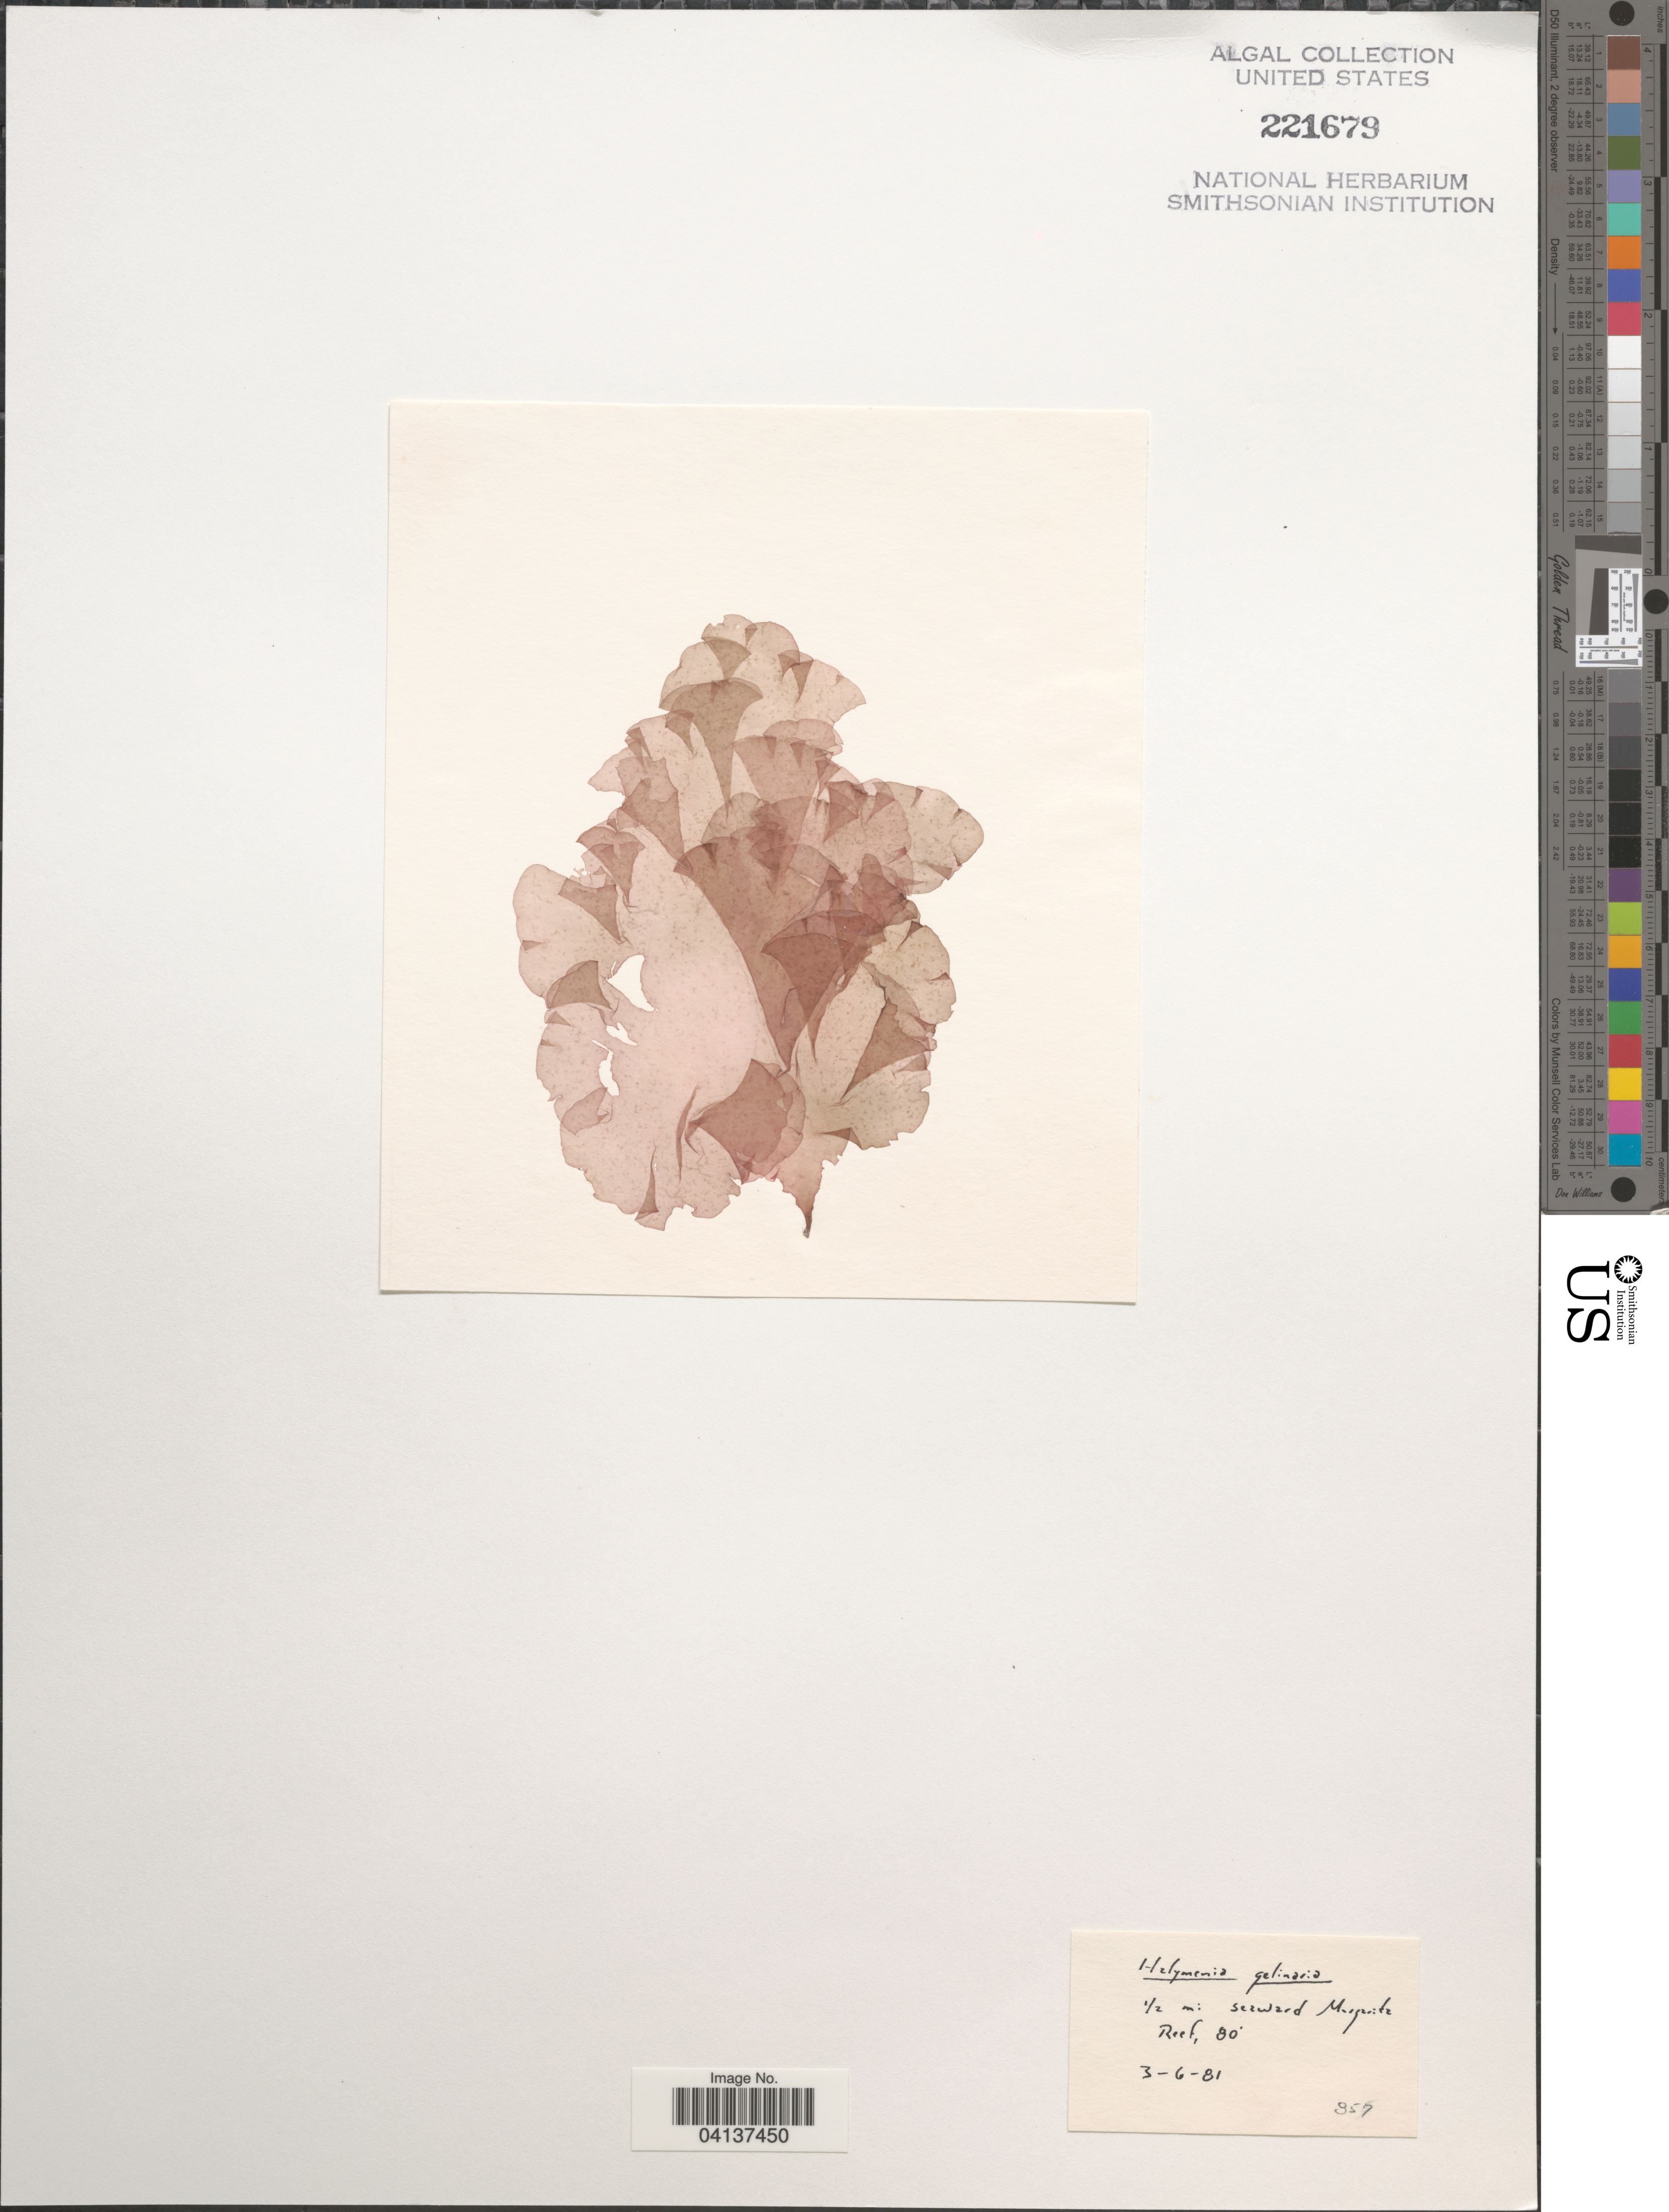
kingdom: Plantae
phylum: Rhodophyta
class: Florideophyceae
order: Halymeniales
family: Halymeniaceae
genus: Halymenia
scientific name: Halymenia floridana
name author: J. Agardh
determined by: Algae name updating Project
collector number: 857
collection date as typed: Transcribed d/m/y: 3/6/81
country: Puerto Rico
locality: ½ mi seaward Margarita Reef.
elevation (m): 24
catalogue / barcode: US 221679